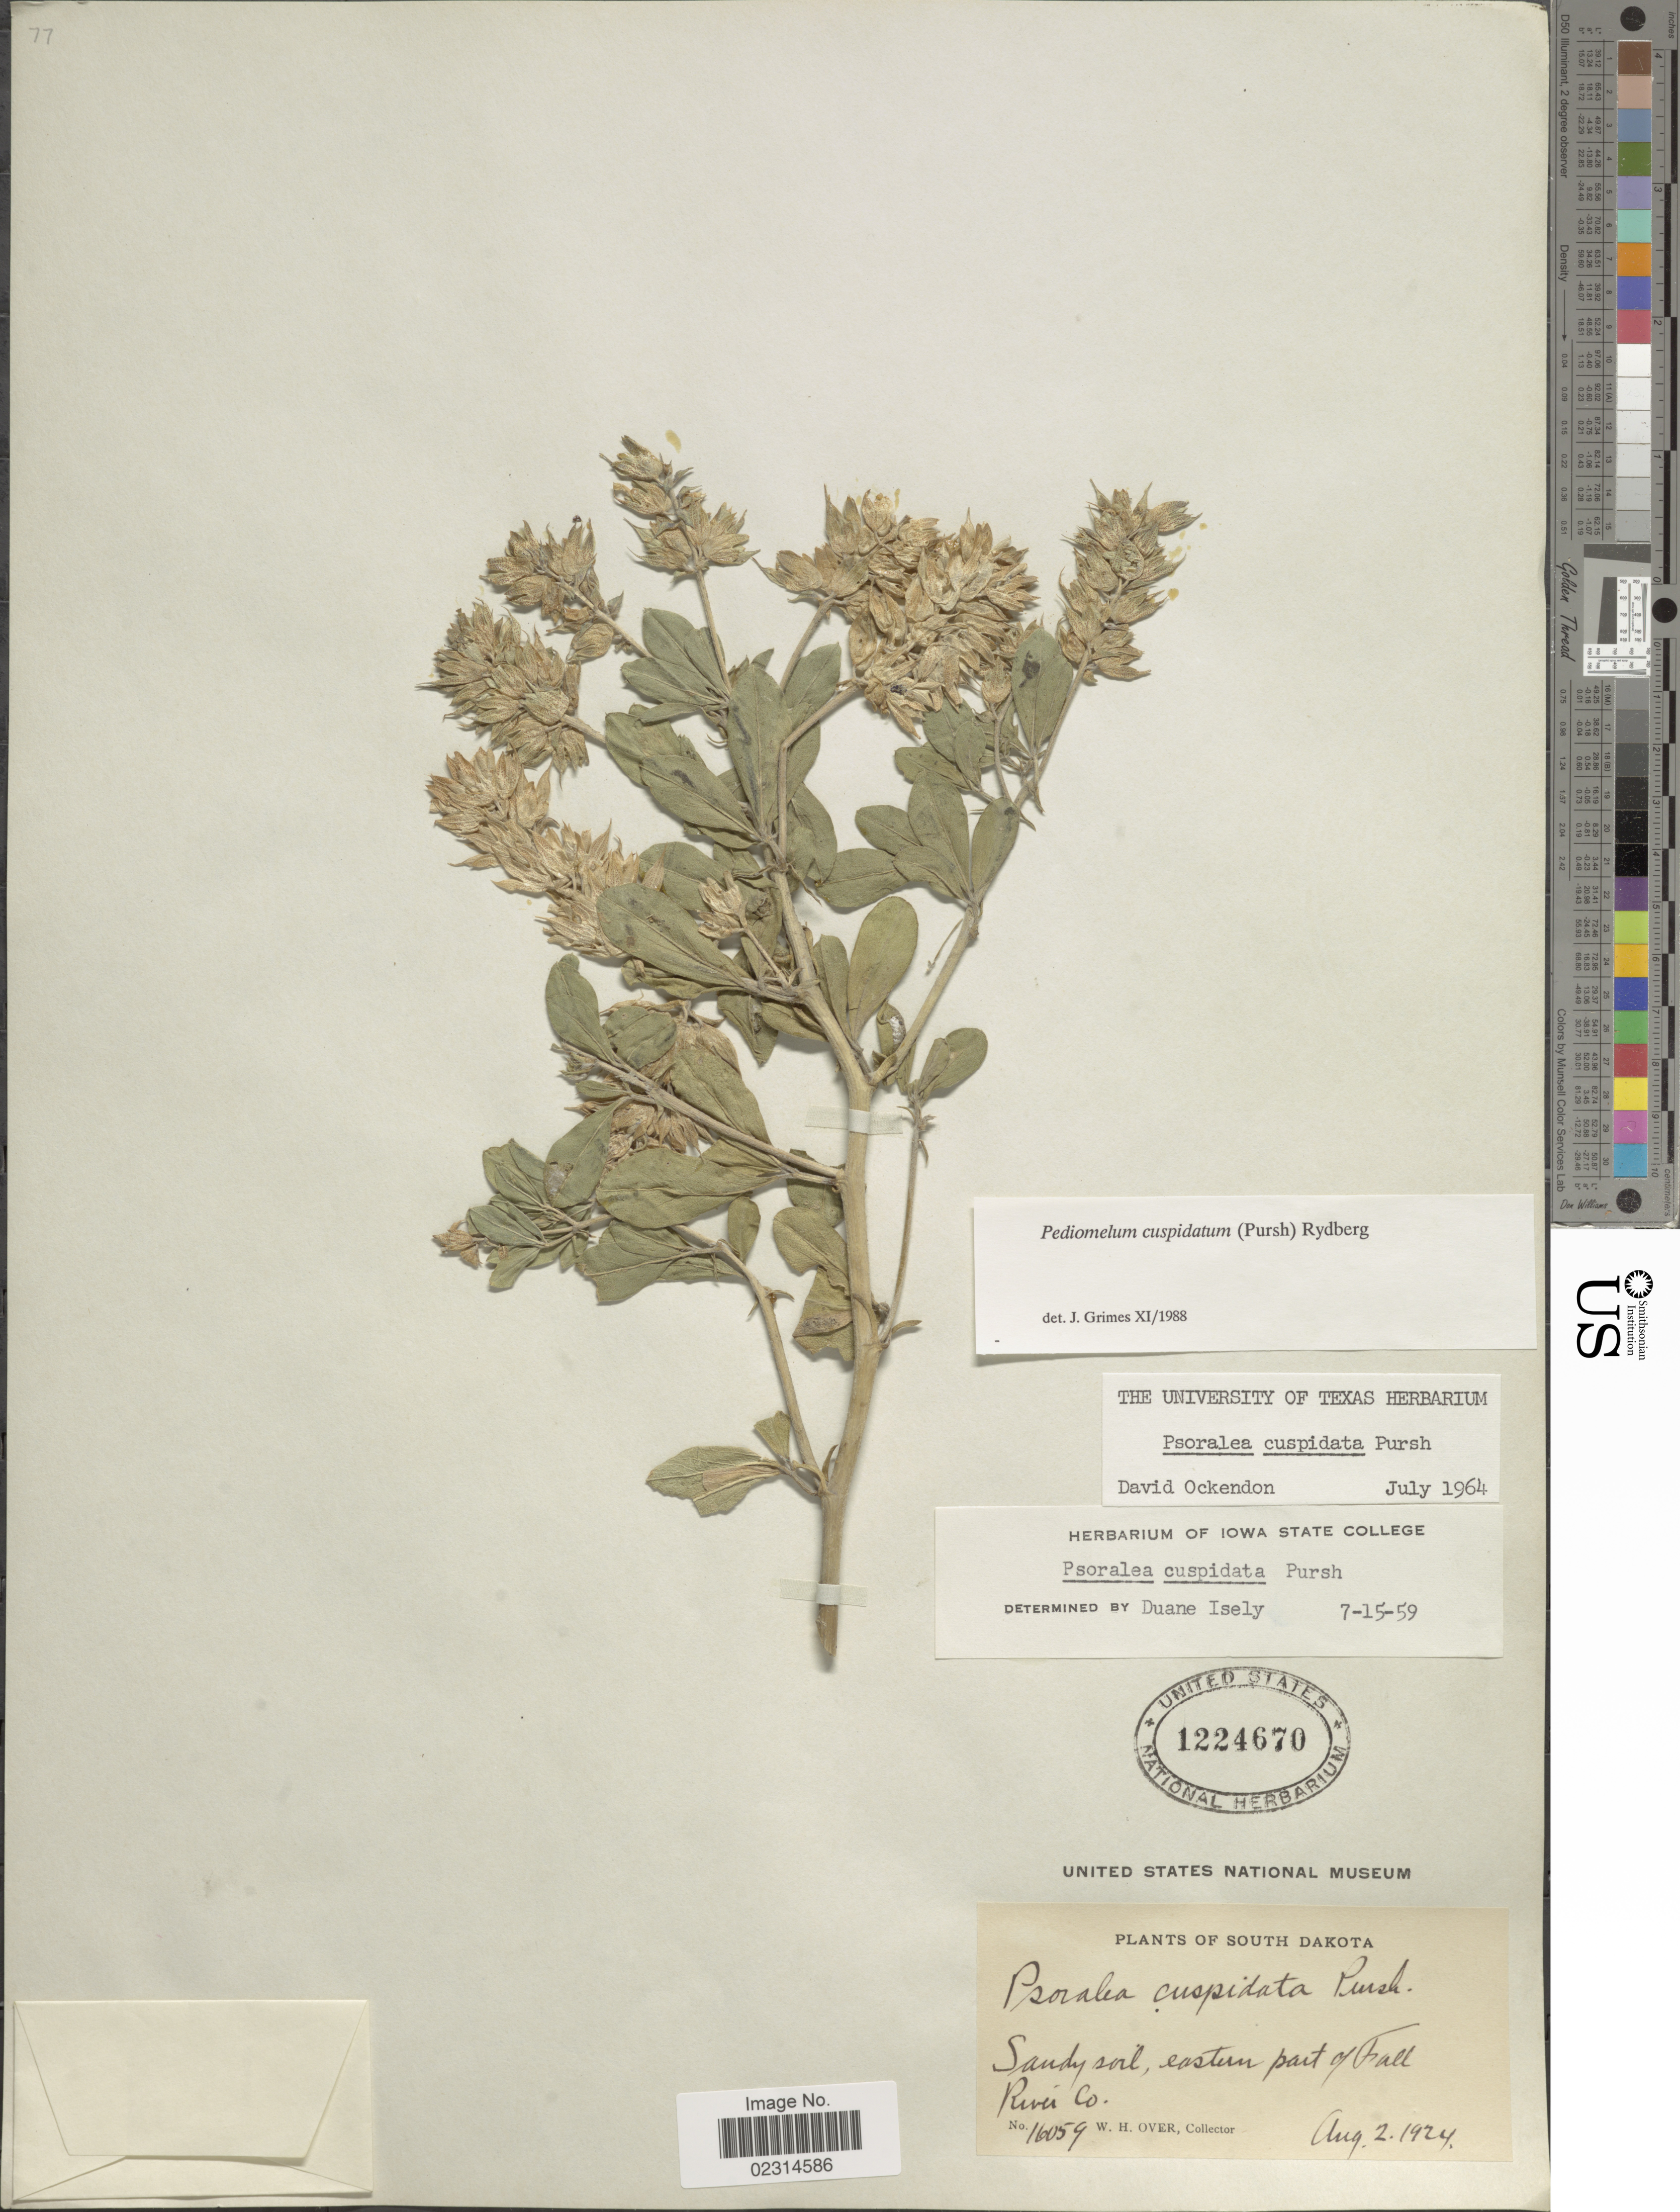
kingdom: Plantae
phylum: Tracheophyta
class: Magnoliopsida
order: Fabales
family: Fabaceae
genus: Pediomelum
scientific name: Pediomelum cuspidatum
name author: (Pursh) Rydb.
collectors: W. Over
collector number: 16059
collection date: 1924-08-02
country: United States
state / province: South Dakota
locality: Sandy soil, esstern part of Fall River Co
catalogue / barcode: US 1224670